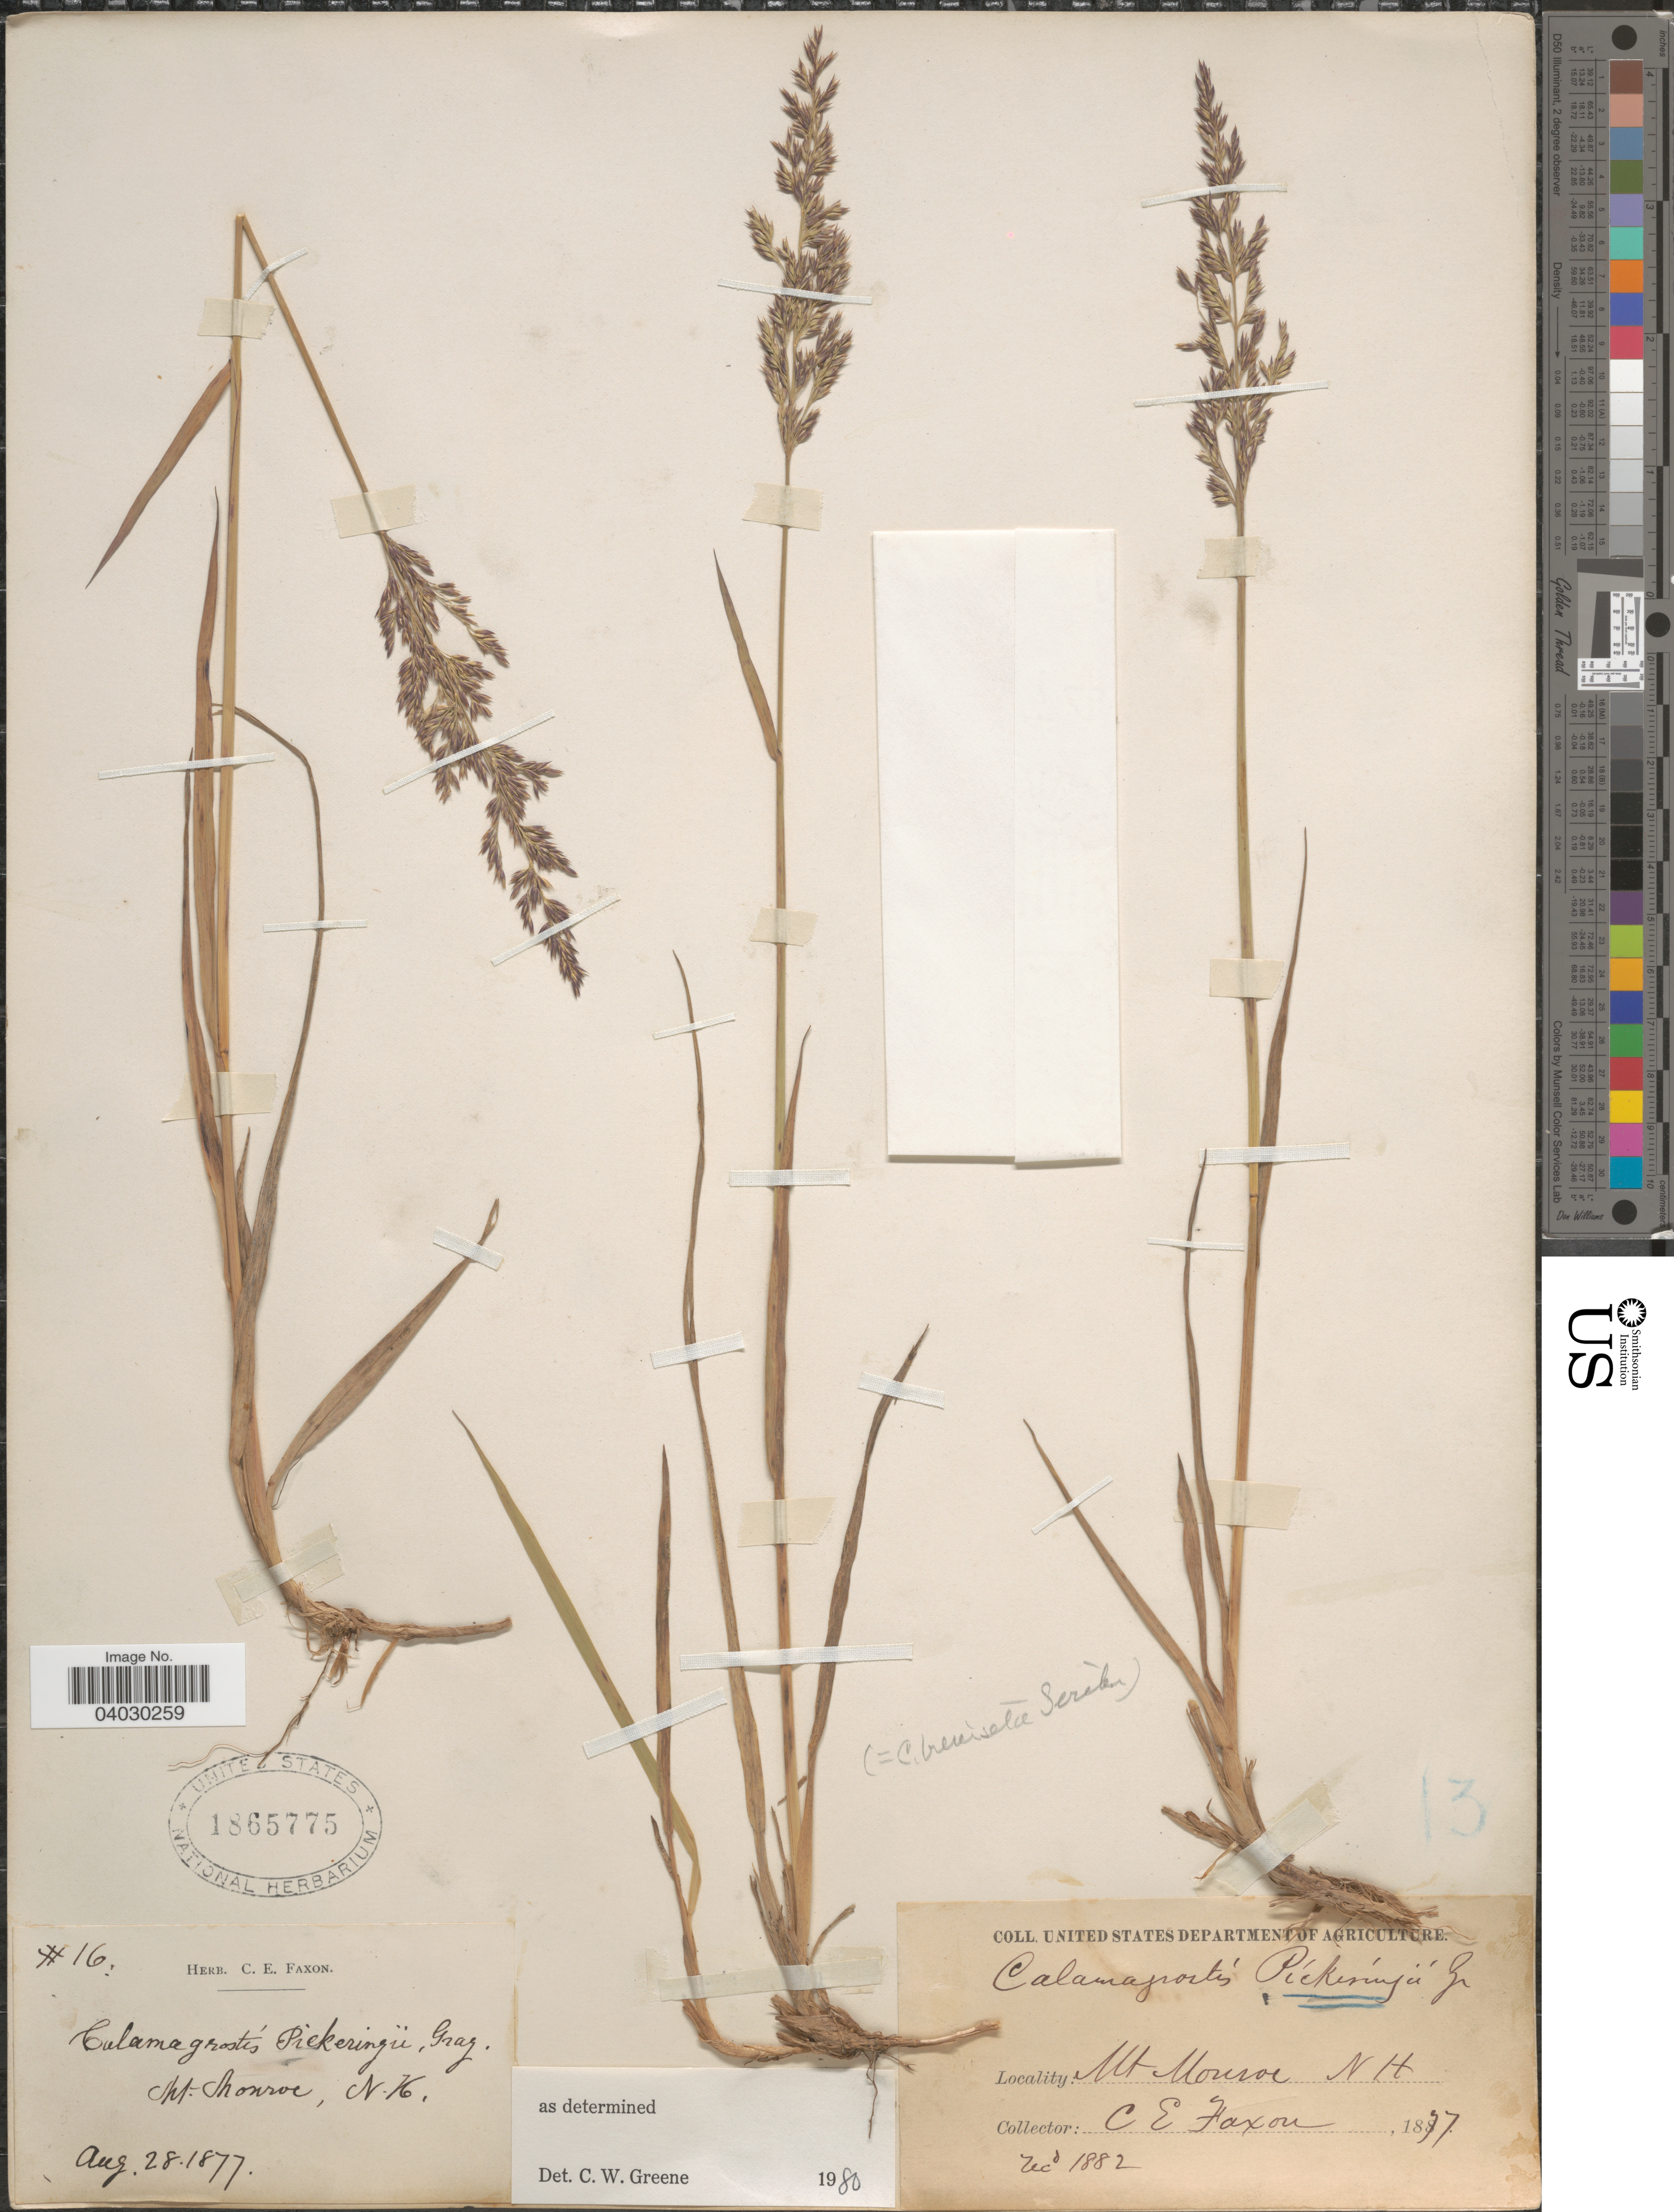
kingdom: Plantae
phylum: Tracheophyta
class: Liliopsida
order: Poales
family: Poaceae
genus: Calamagrostis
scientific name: Calamagrostis pickeringii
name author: A. Gray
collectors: C. Faxon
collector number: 16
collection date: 1877-08-28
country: United States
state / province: New Hampshire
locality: Mt. Monroe.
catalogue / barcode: US 1865775